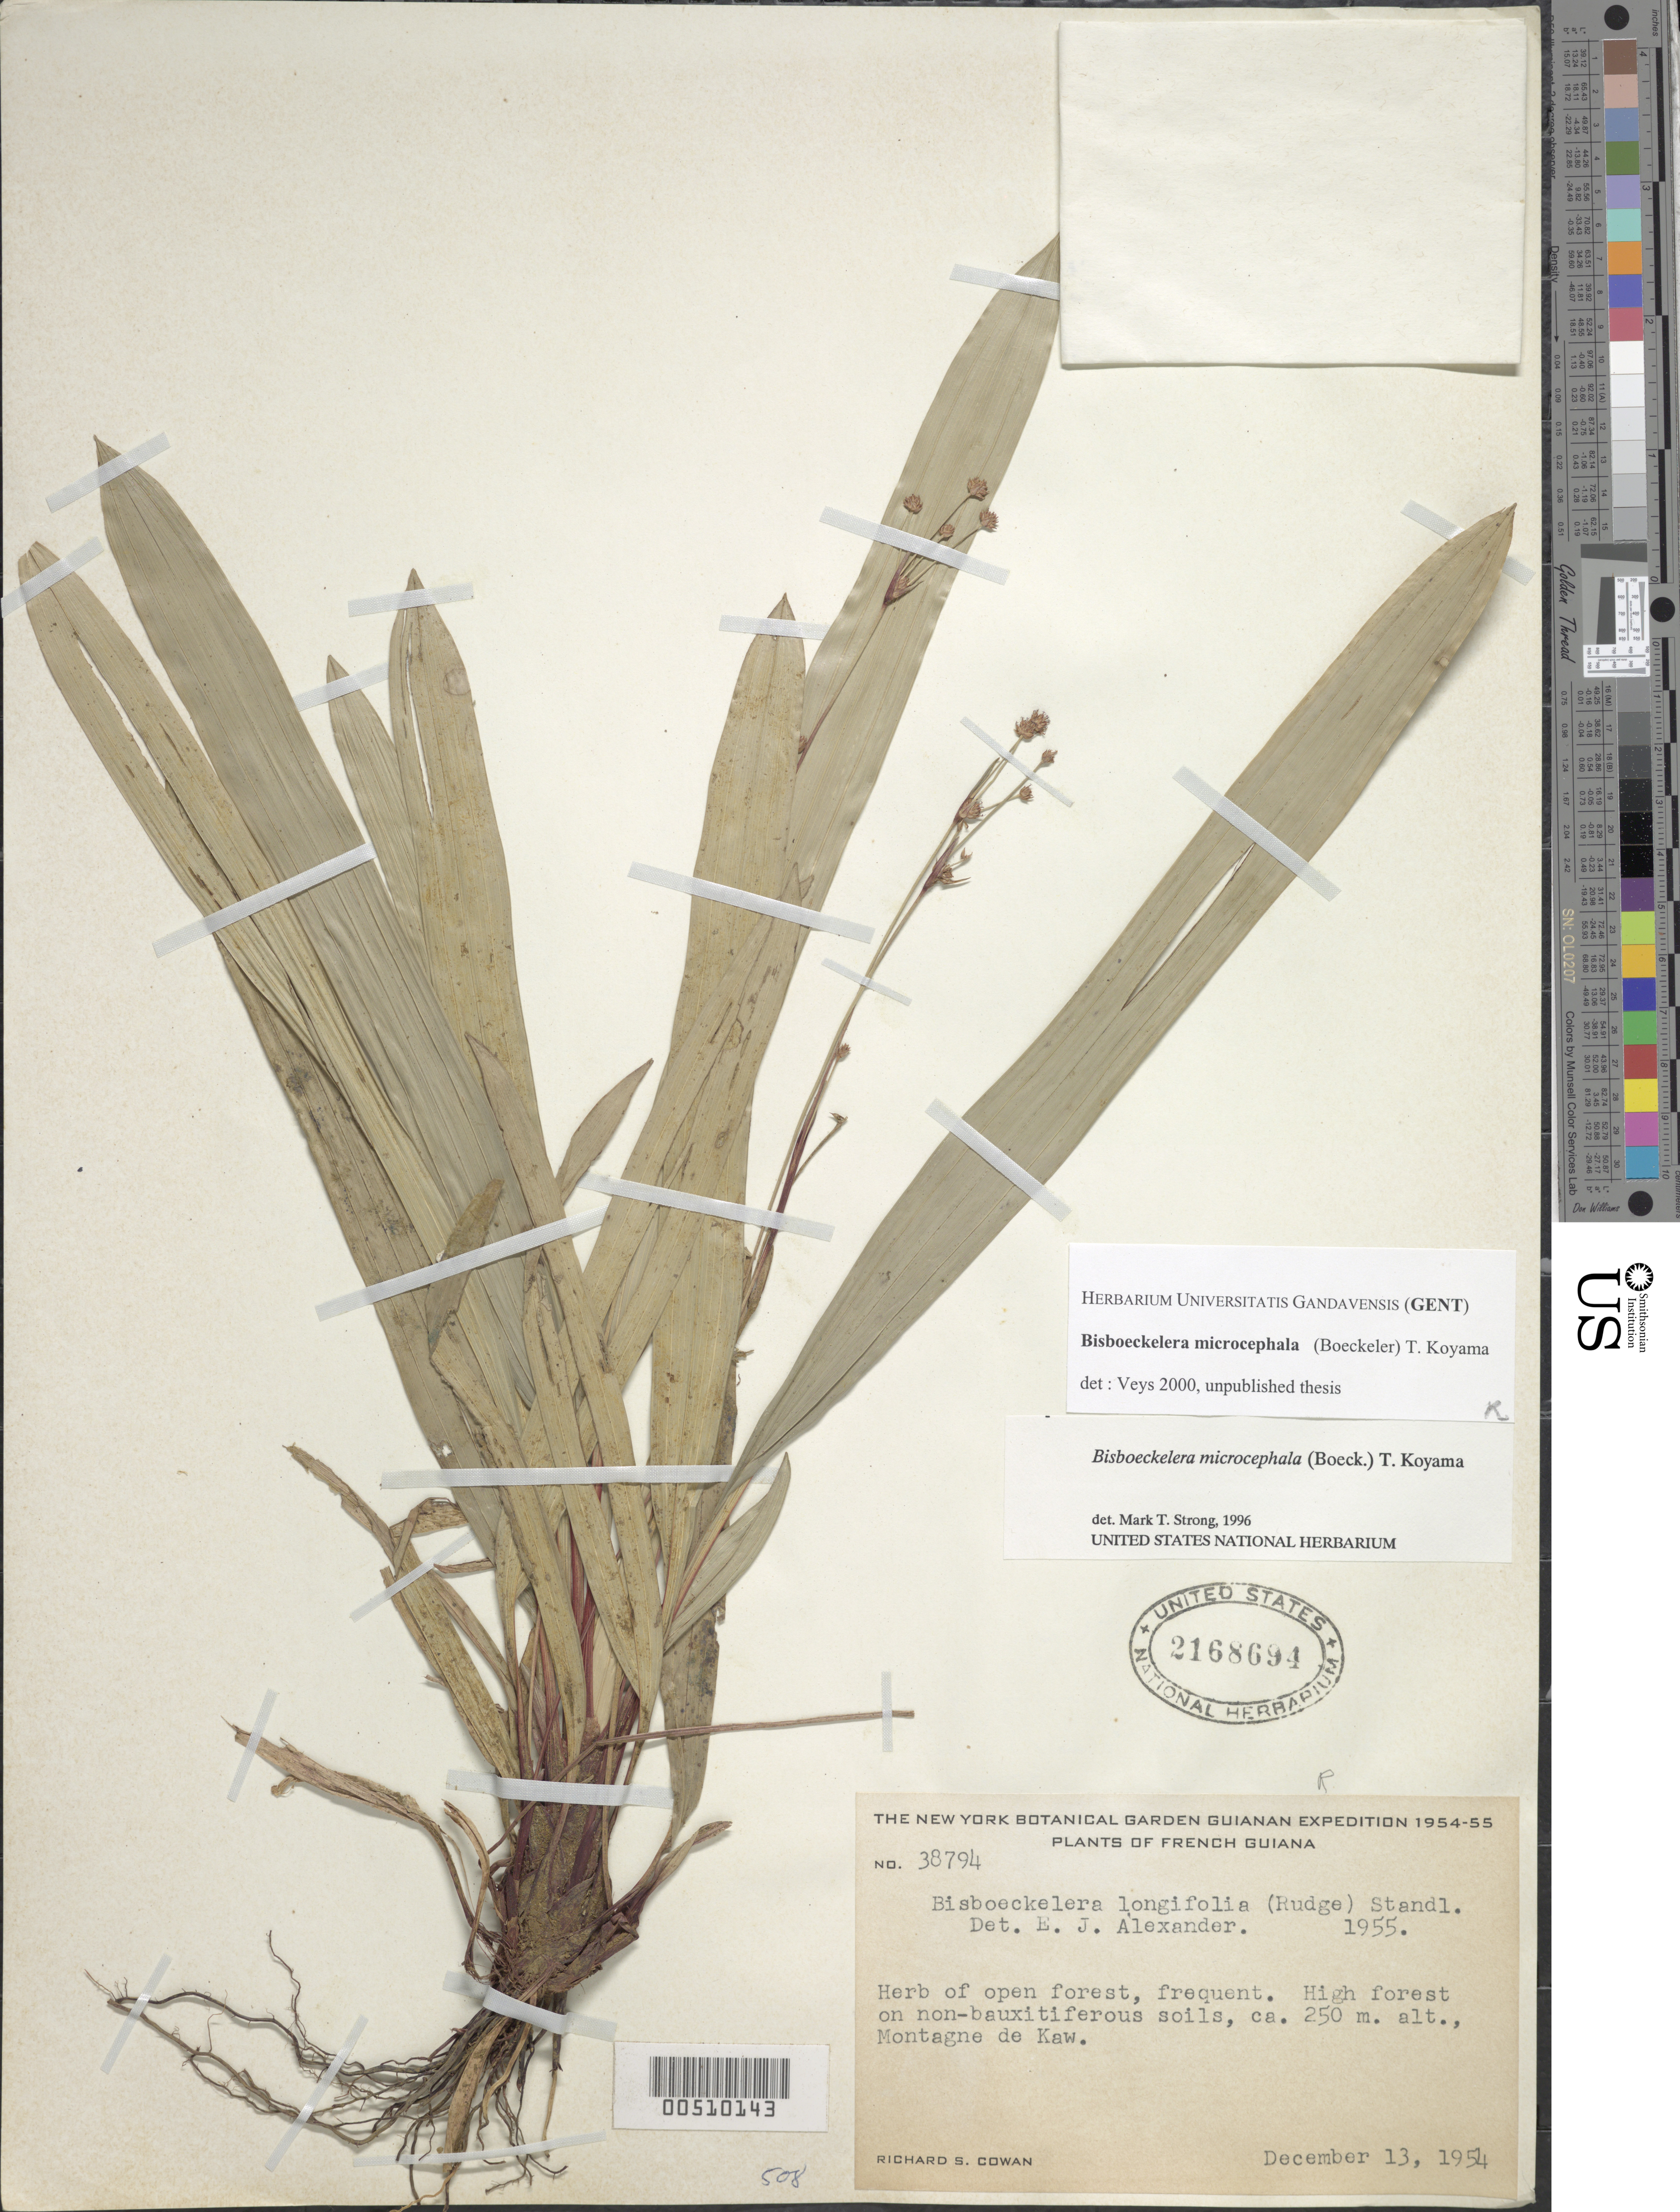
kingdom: Plantae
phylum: Tracheophyta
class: Liliopsida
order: Poales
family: Cyperaceae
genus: Bisboeckelera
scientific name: Bisboeckelera microcephala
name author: (Boeckeler) T. Koyama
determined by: Strong, M. T., (US), Smithsonian Institution - National Museum of Natural History (UNITED STATES)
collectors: R. S. Cowan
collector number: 38794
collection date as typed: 13 Dec 1954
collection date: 1954-12-13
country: French Guiana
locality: Montagne de Kaw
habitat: Open high forest on non-bauxitiferous soils.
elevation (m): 250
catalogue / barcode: US 2168694